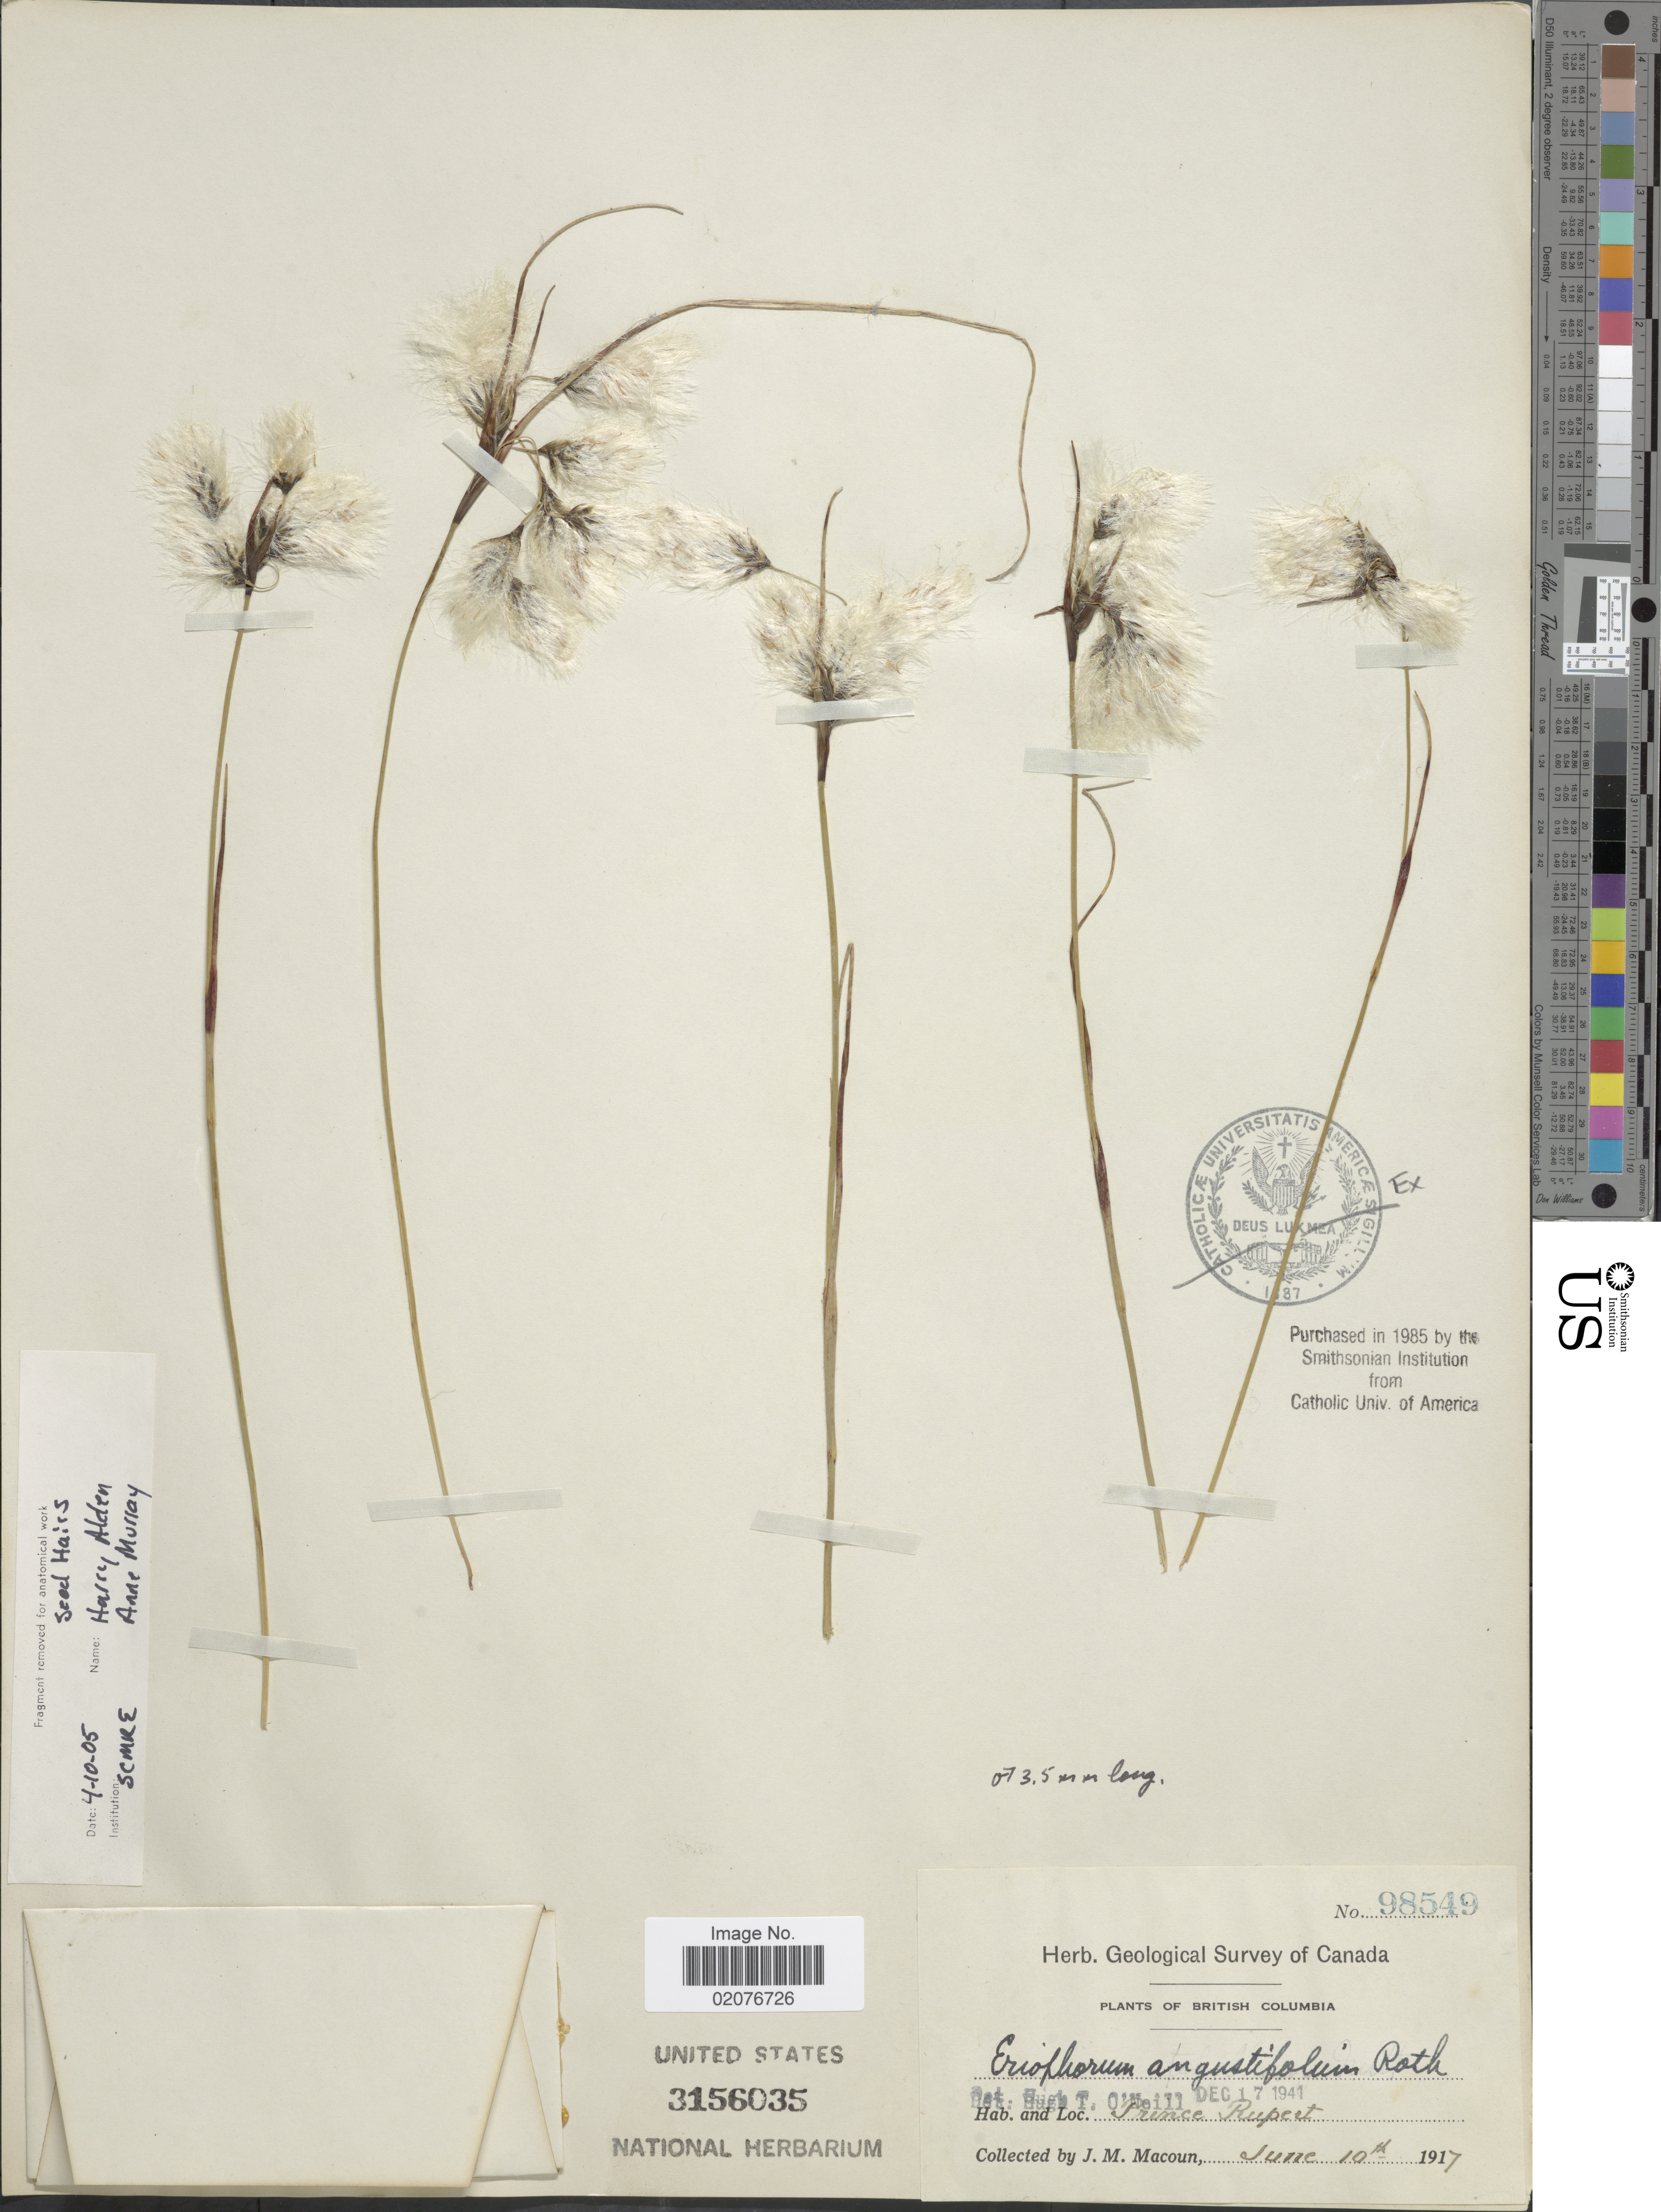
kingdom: Plantae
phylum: Tracheophyta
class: Liliopsida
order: Poales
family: Cyperaceae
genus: Eriophorum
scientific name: Eriophorum angustifolium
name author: Honck.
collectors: J. M. Macoun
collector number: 98549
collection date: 1917-06-10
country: Canada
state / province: British Columbia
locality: Prince Rupeet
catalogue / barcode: US 3156035